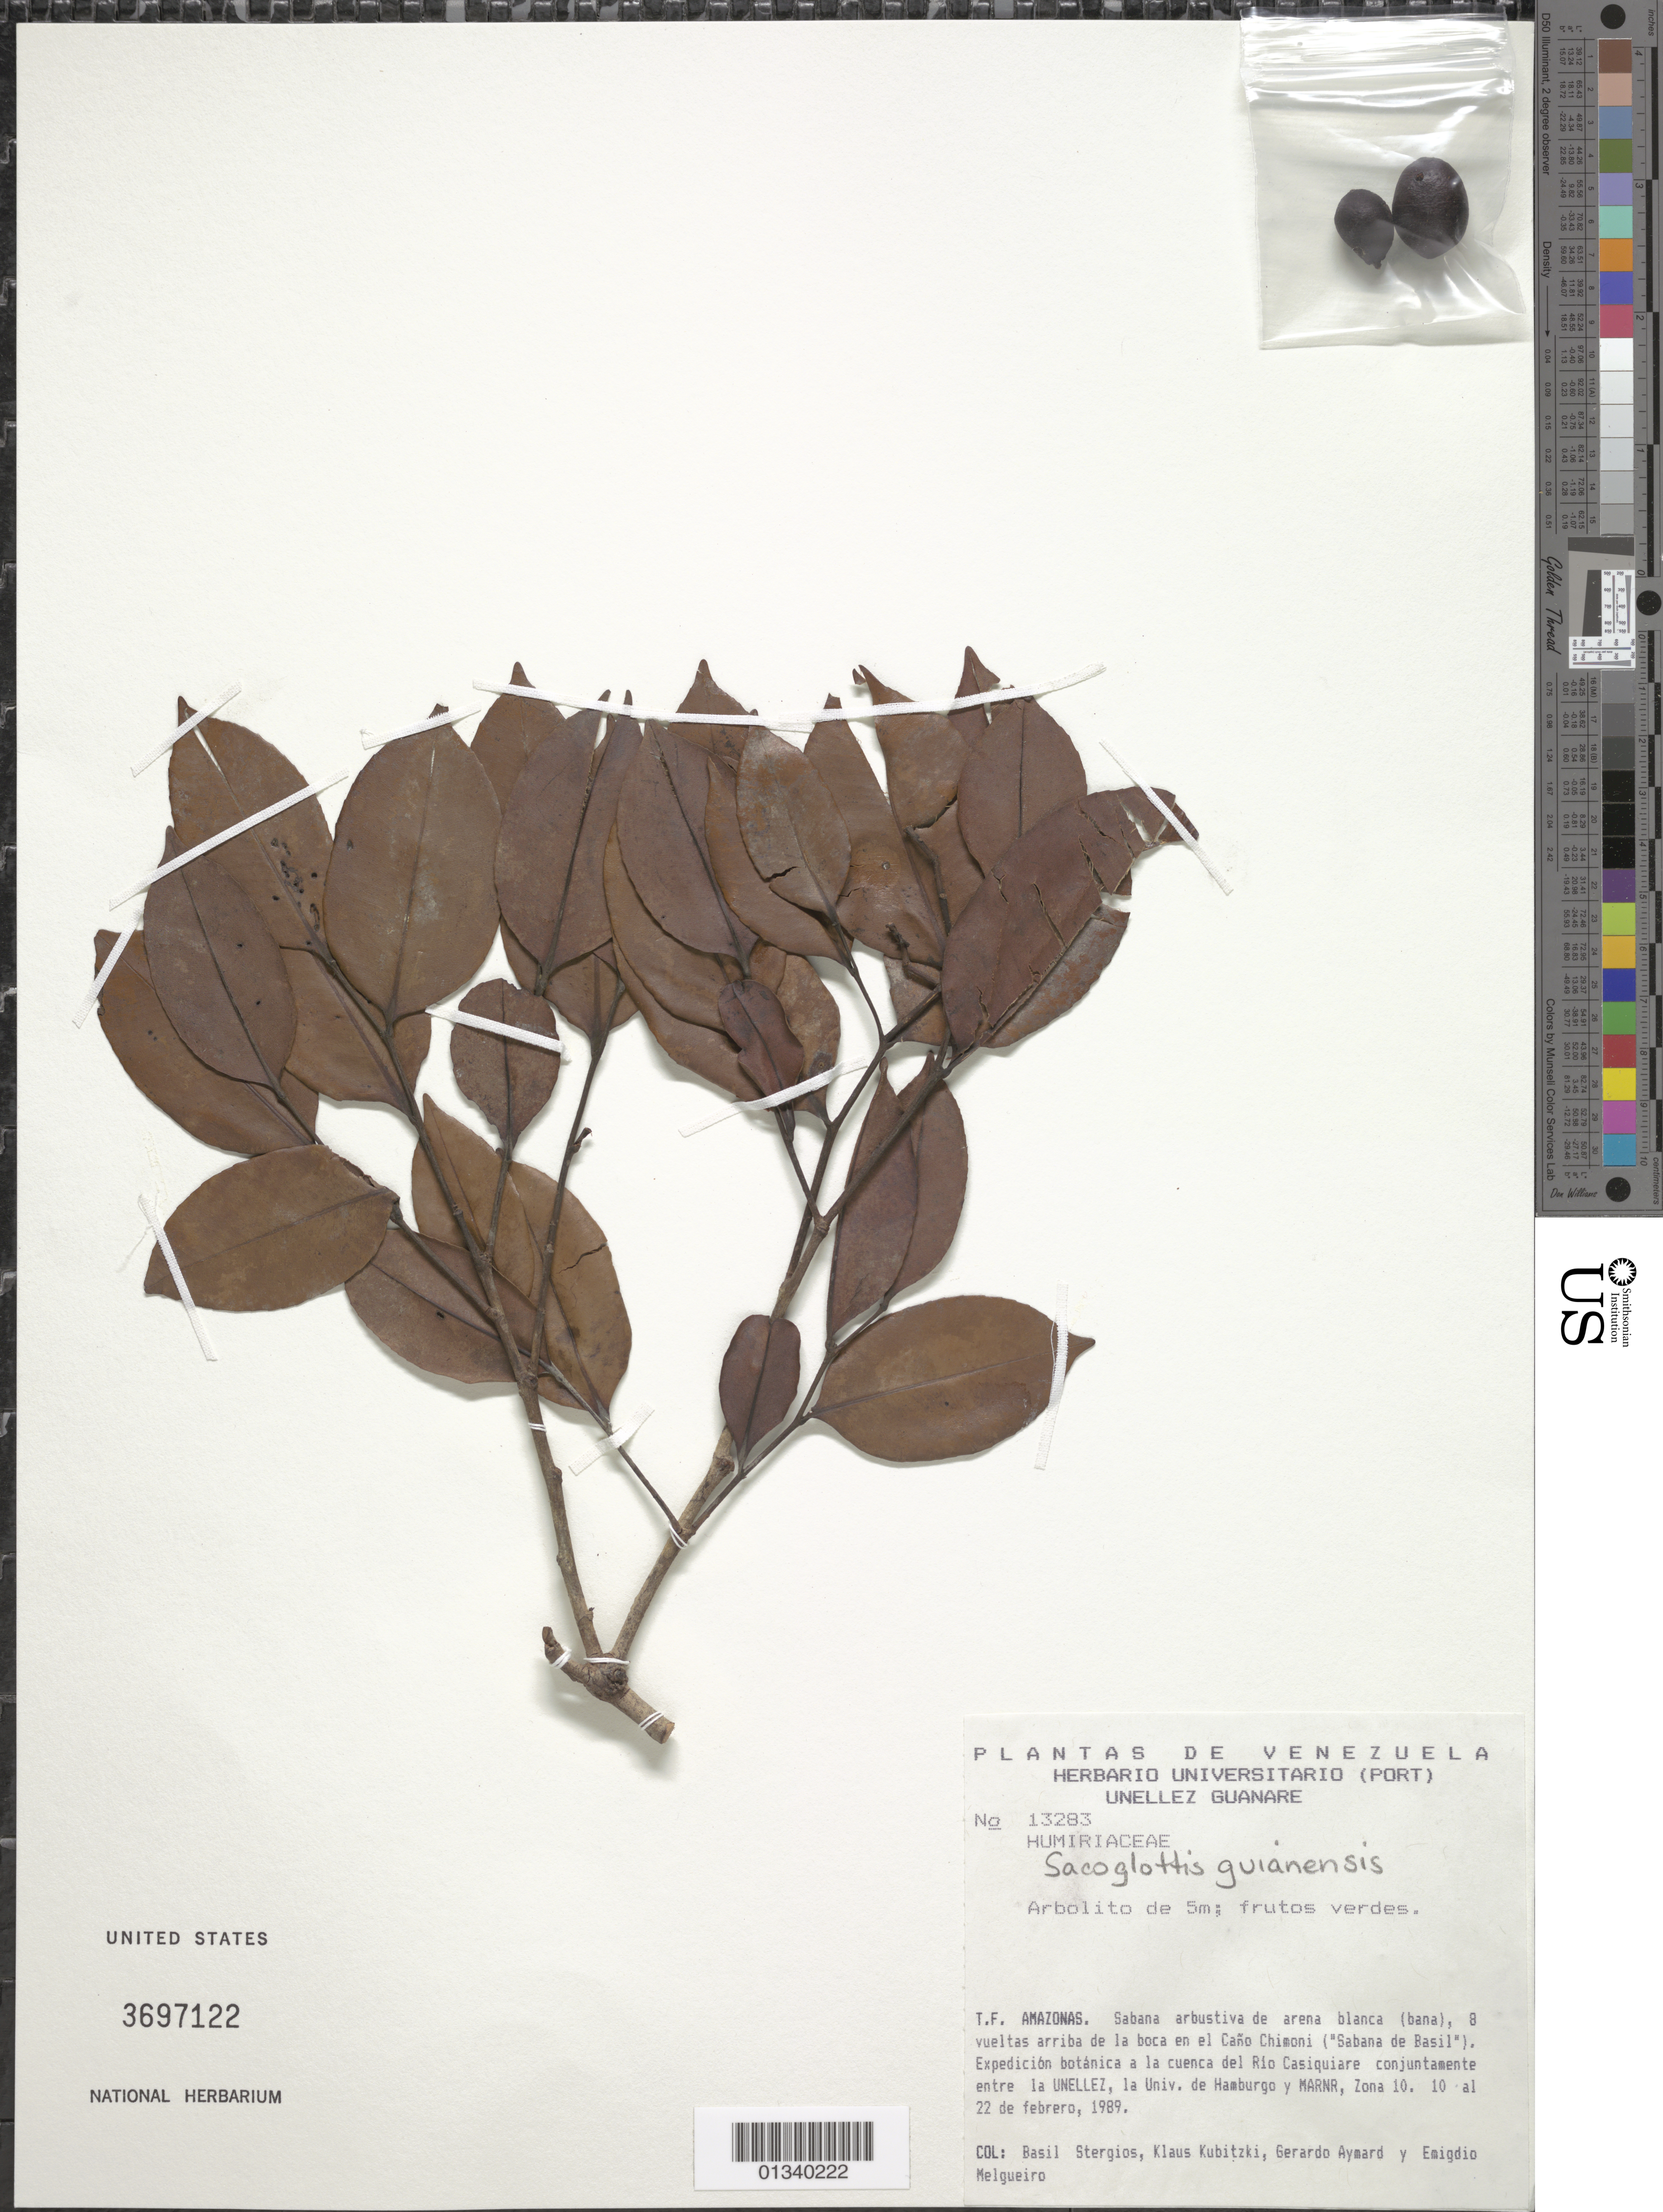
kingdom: Plantae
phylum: Tracheophyta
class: Magnoliopsida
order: Malpighiales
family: Humiriaceae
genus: Sacoglottis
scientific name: Sacoglottis guianensis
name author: Benth.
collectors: B. G. Stergios, K. Kubitzki, G. A. Aymard & E. Melgueiro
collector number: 13283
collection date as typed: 10 Feb 1989 to 22 Feb 1989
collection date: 1989-02-10/1989-02-22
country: Venezuela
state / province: Amazonas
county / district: Río Negro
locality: Río Casiquiare basin; Caño Chimoni ("Sabana de Basil")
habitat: Sabana arbustiva de arena blanca (bana), 8 vueltas arriba de la boca en el Cano Chimoni ("Sabana de Basil")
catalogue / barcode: US 3697122